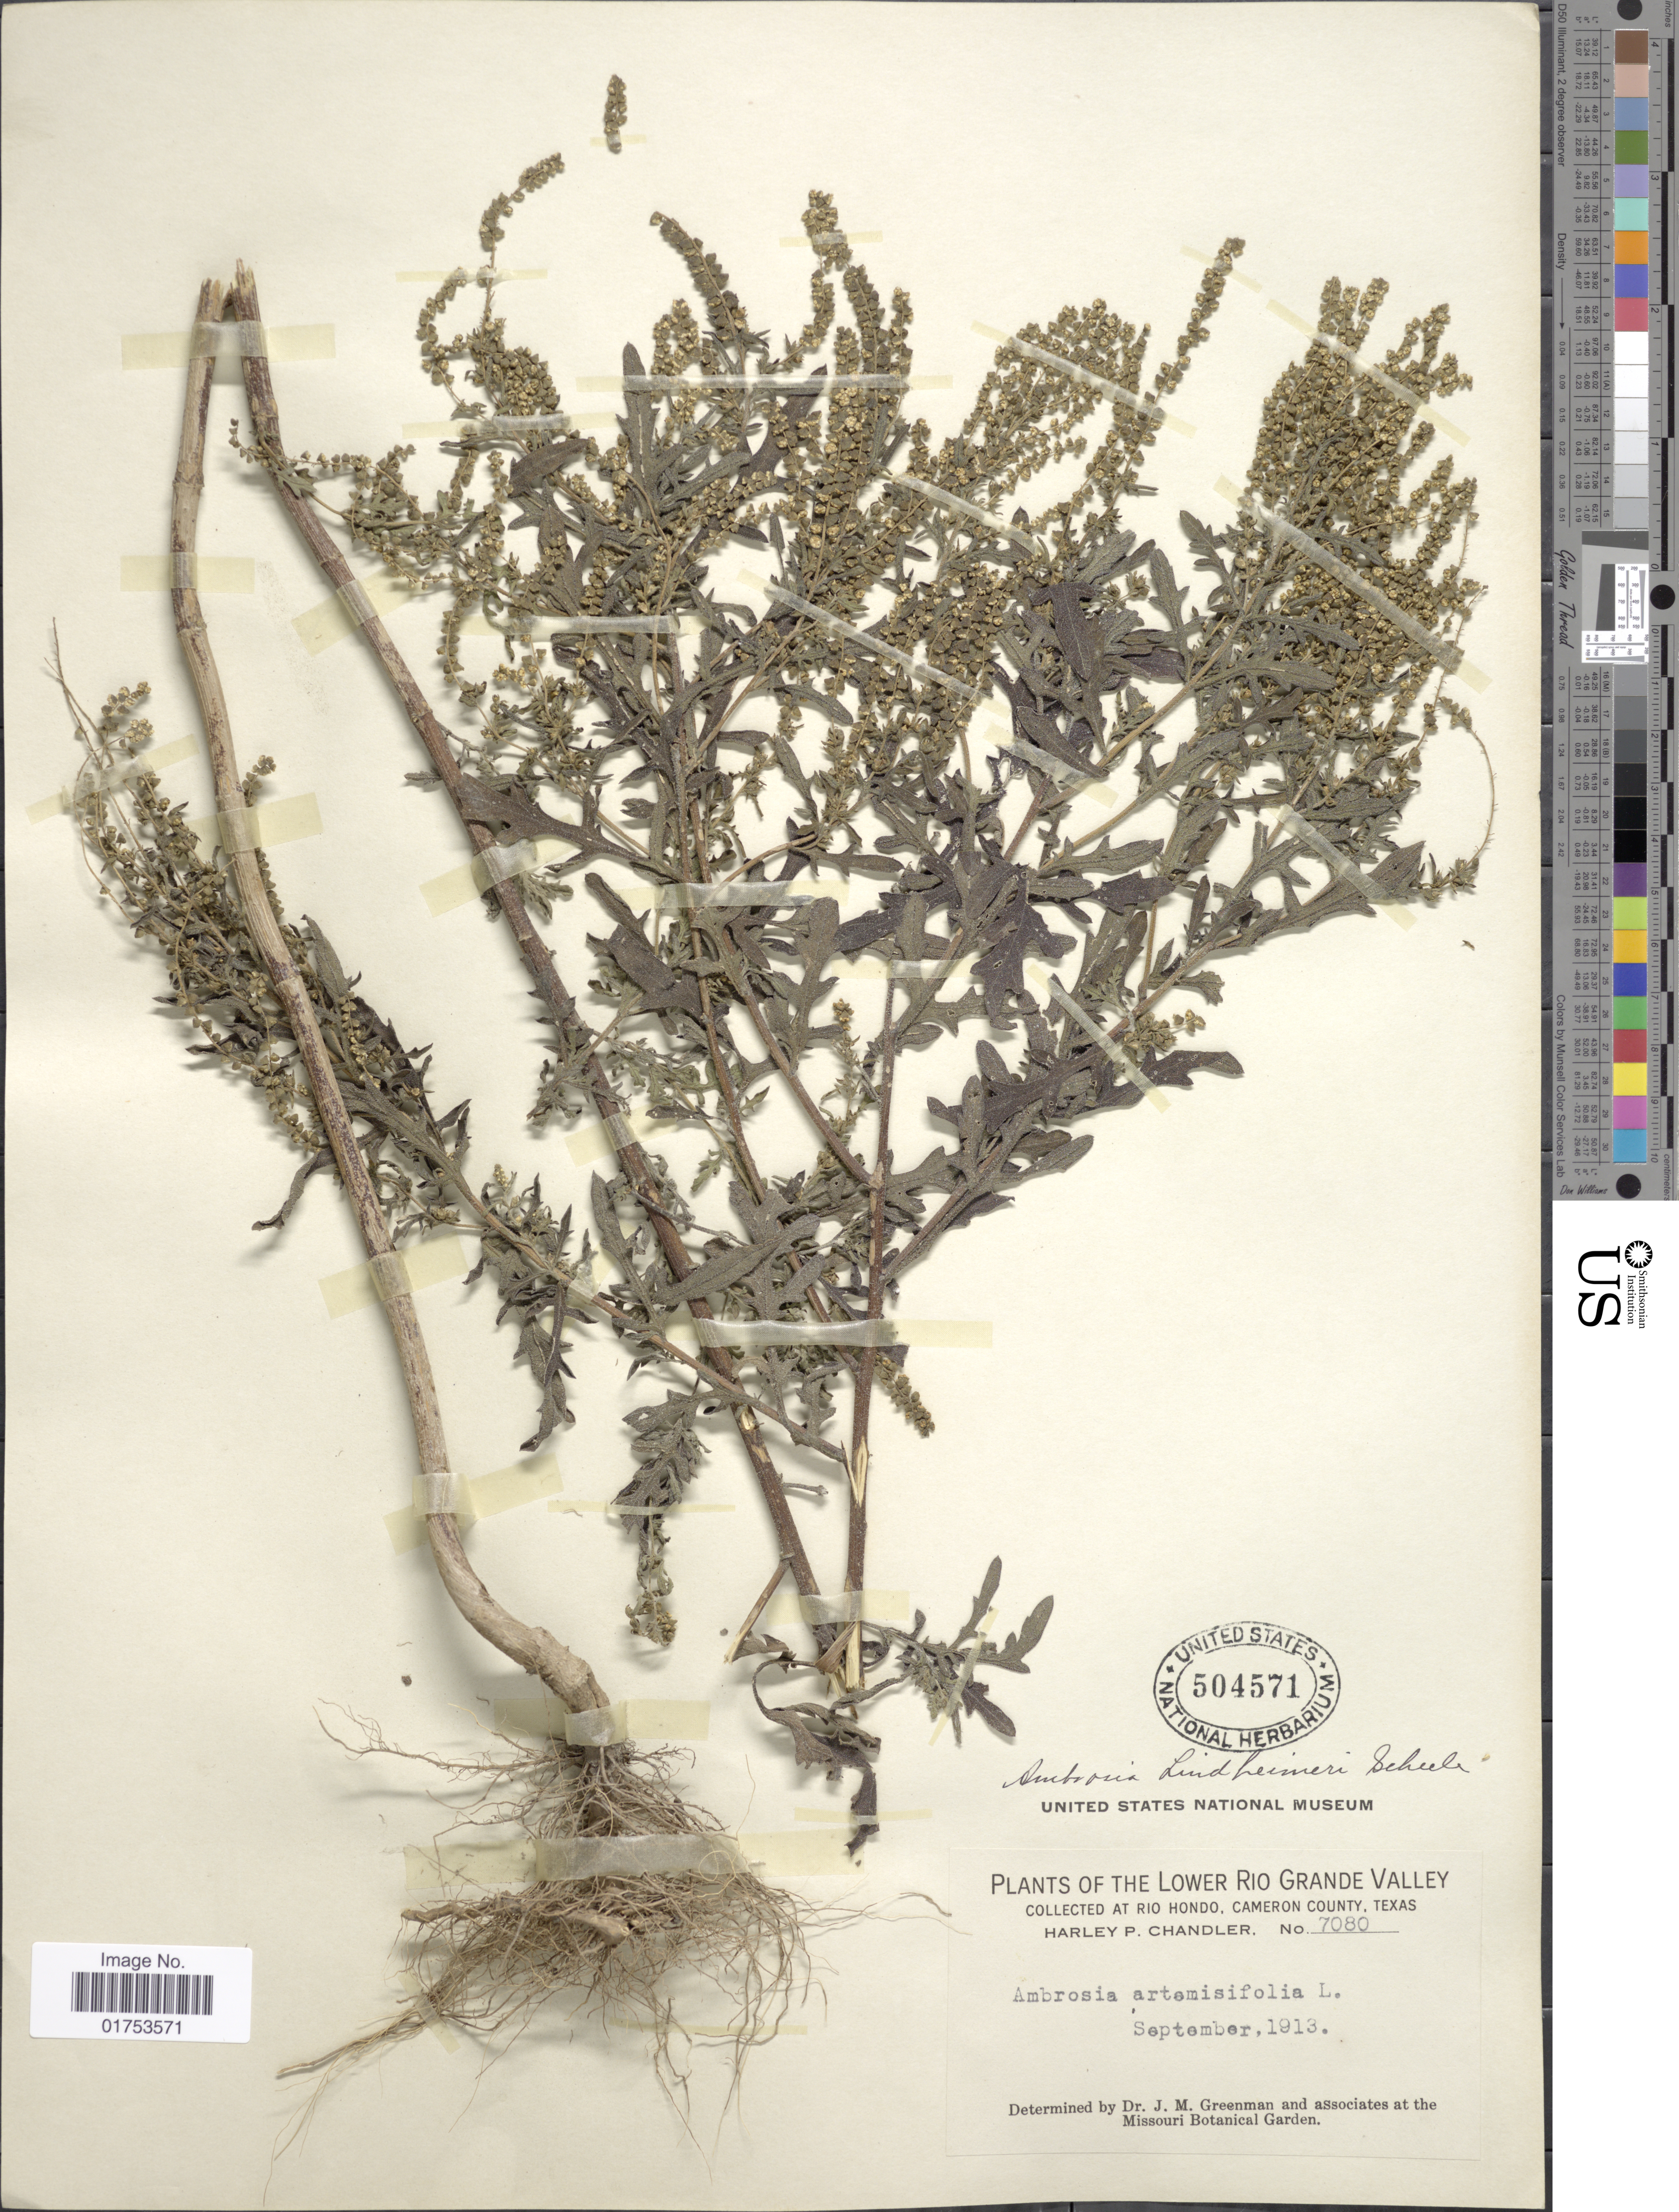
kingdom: Plantae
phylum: Tracheophyta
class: Magnoliopsida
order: Asterales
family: Asteraceae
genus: Ambrosia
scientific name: Ambrosia psilostachya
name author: DC.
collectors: H. Chandler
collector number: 7080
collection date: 1913-09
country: United States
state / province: Texas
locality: Lower Rio Grande Valley, Rio Hondo, Cameron County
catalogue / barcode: US 504571